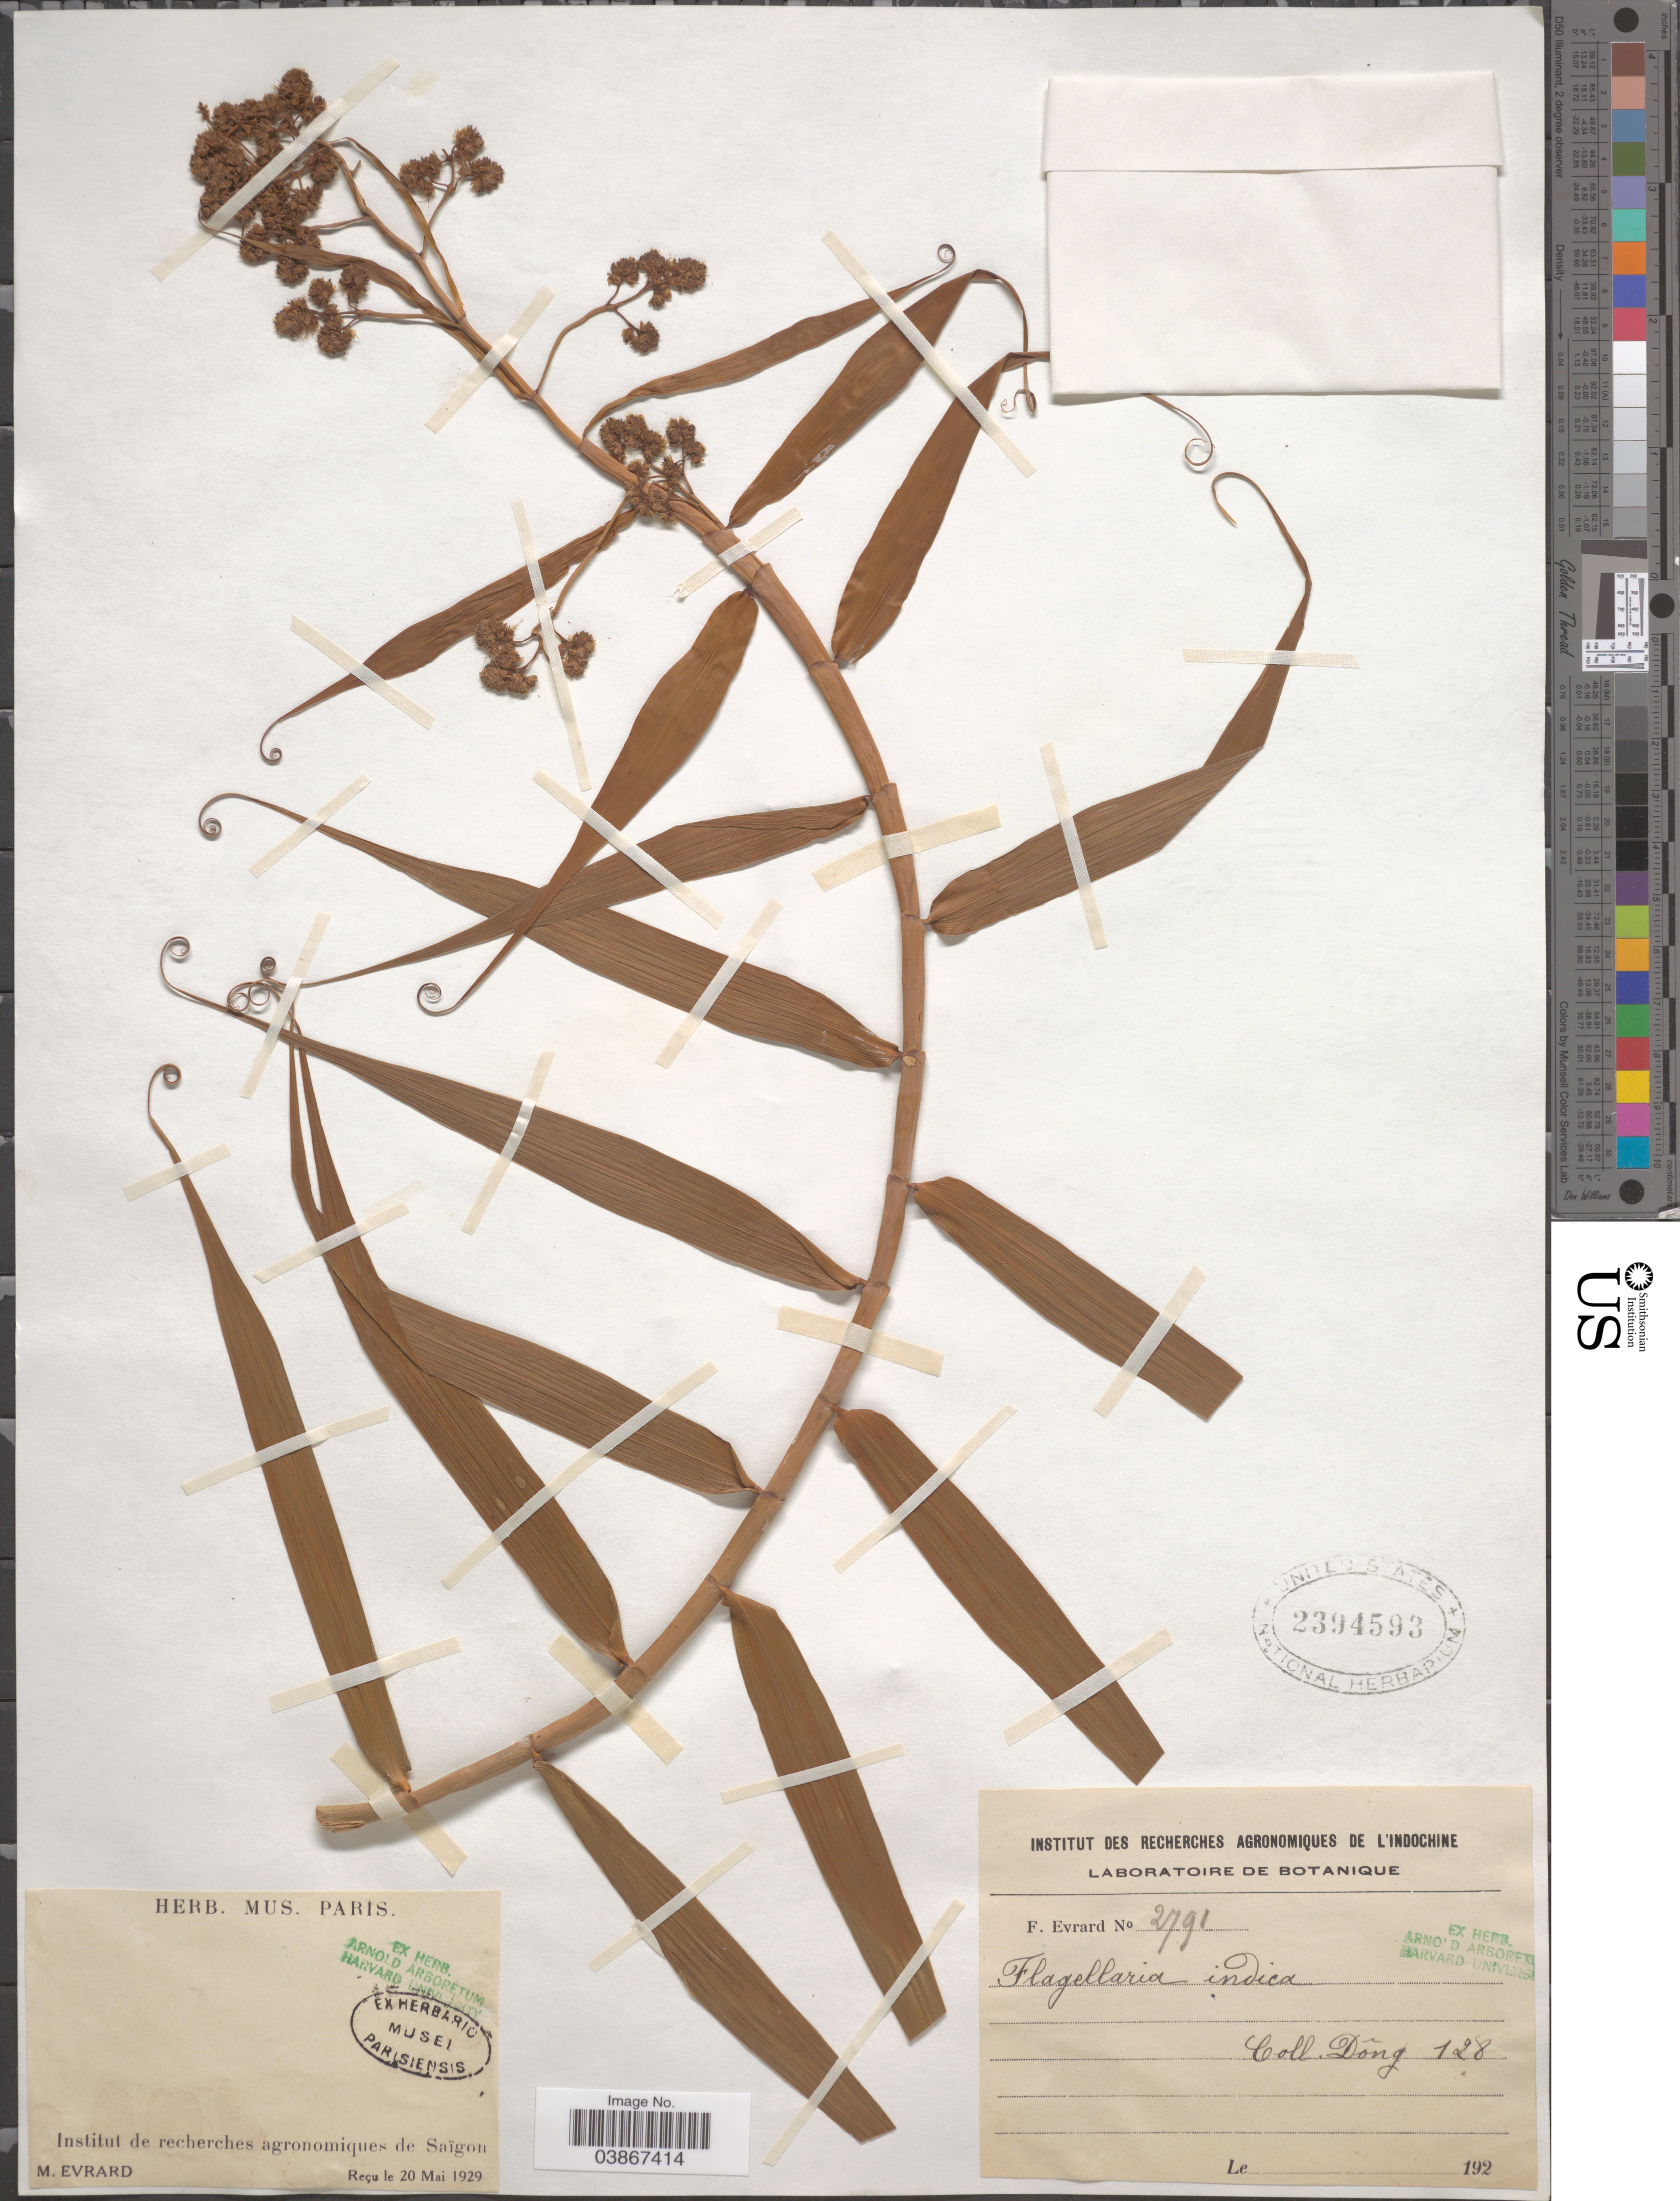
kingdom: Plantae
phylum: Tracheophyta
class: Liliopsida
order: Poales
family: Flagellariaceae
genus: Flagellaria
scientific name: Flagellaria indica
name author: L.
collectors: F. Evrard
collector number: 2791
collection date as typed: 192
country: Vietnam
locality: L'Indochine. Dông 128 [unsure placement].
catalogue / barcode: US 2394593